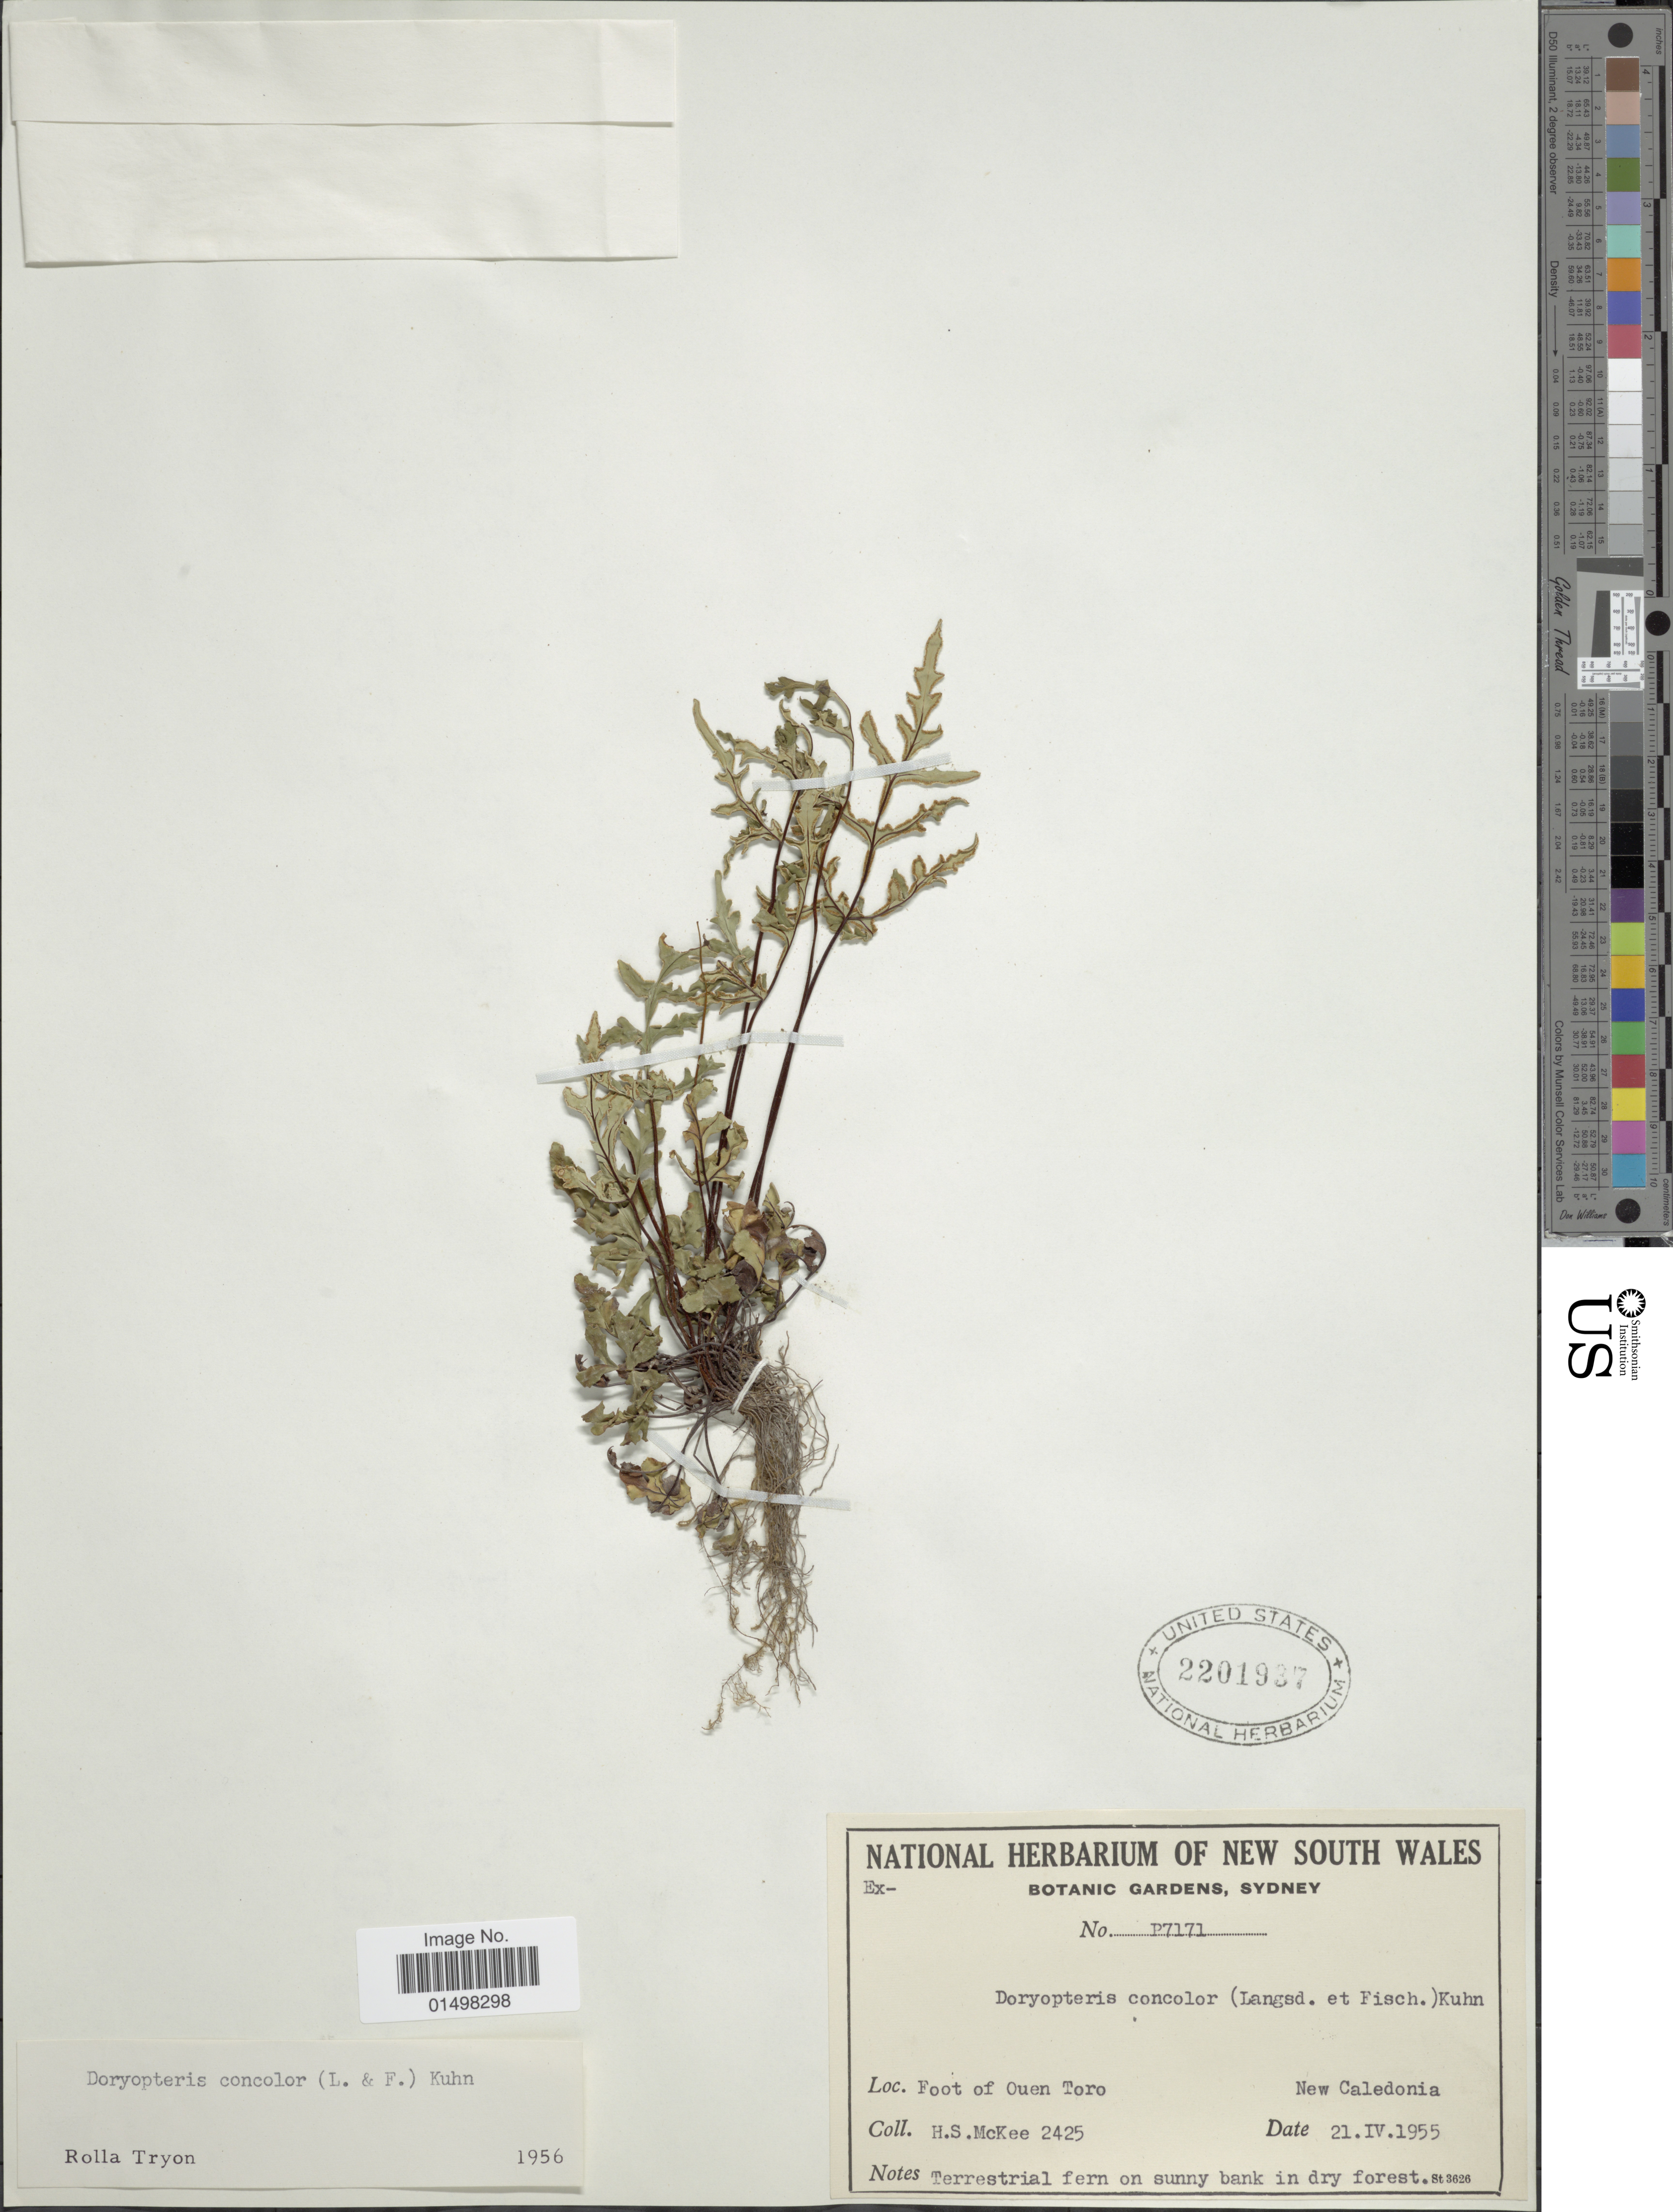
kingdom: Plantae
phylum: Tracheophyta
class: Polypodiopsida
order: Polypodiales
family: Pteridaceae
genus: Doryopteris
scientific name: Doryopteris concolor var. concolor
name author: (Langsd. & Fisch.) Kuhn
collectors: H. S. McKee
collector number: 2425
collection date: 1955-04-21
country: New Caledonia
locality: Foot of Ouen Toro. New Caledonia.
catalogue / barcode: US 2201937